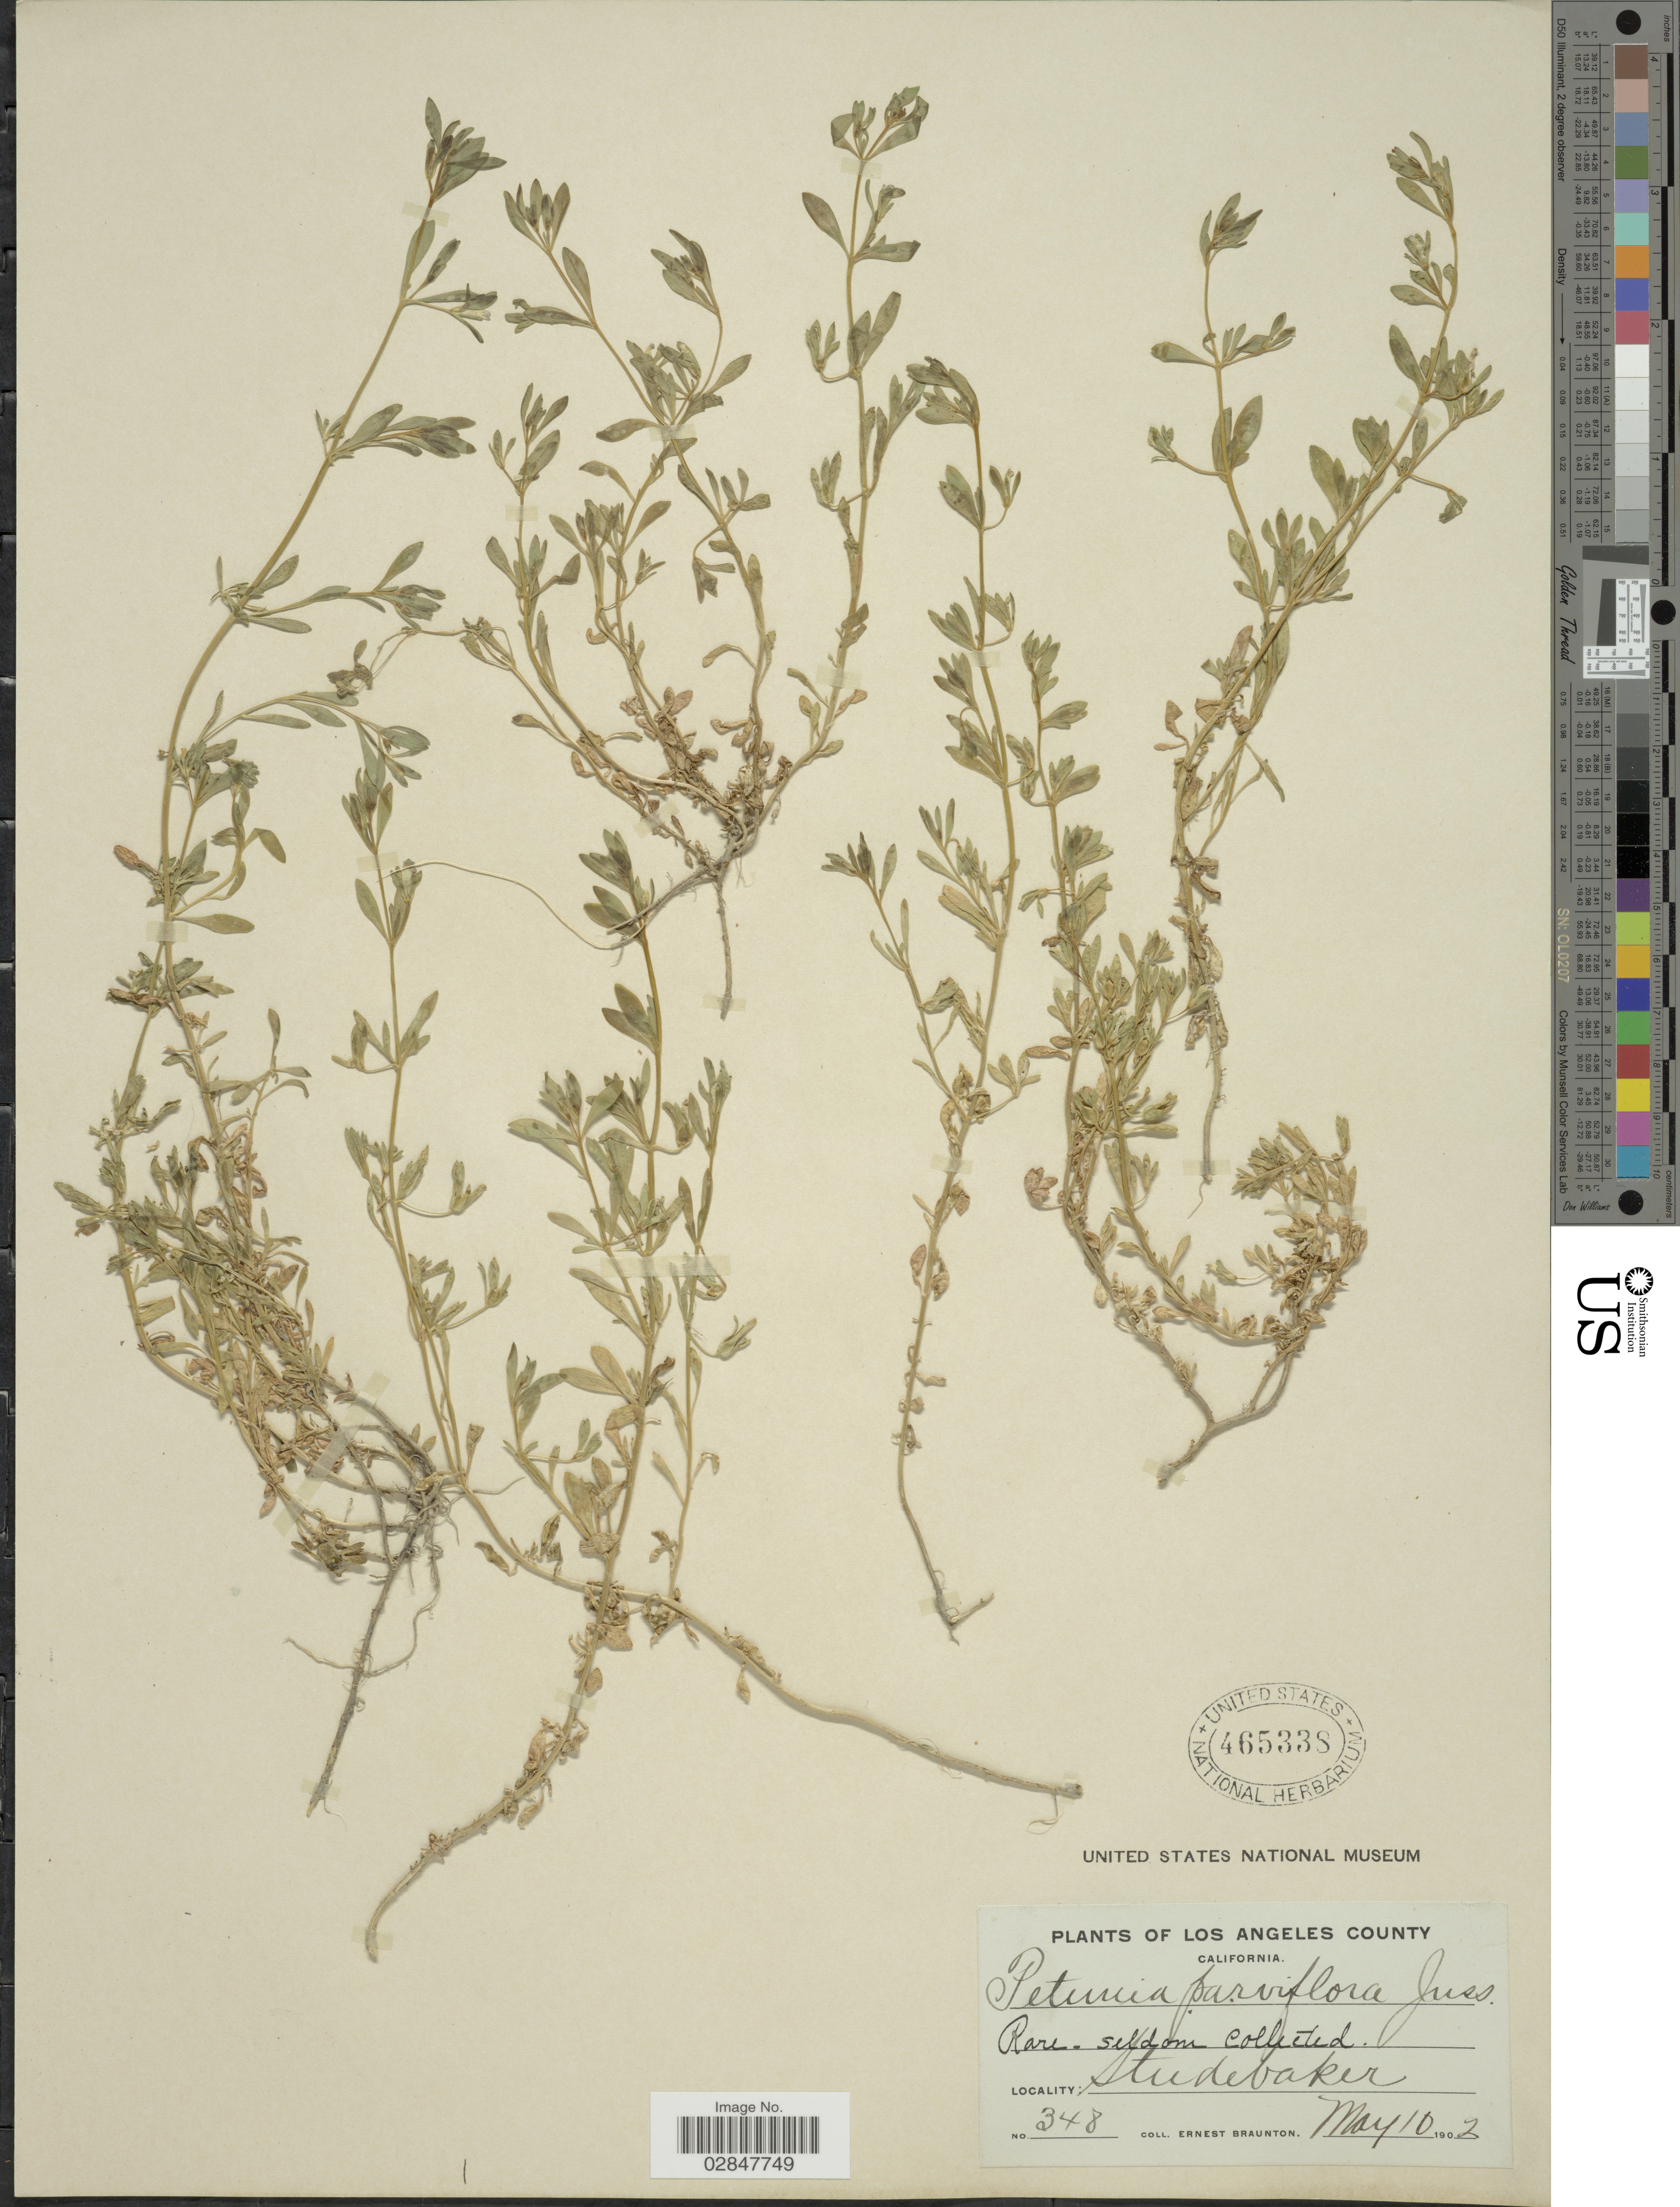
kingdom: Plantae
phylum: Tracheophyta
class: Magnoliopsida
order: Solanales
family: Solanaceae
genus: Petunia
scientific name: Petunia parviflora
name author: Juss.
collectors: E. Braunton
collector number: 348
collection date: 1902-05-10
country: United States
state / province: California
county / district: Los Angeles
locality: Los Angeles County, Studebaker.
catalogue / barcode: US 465338